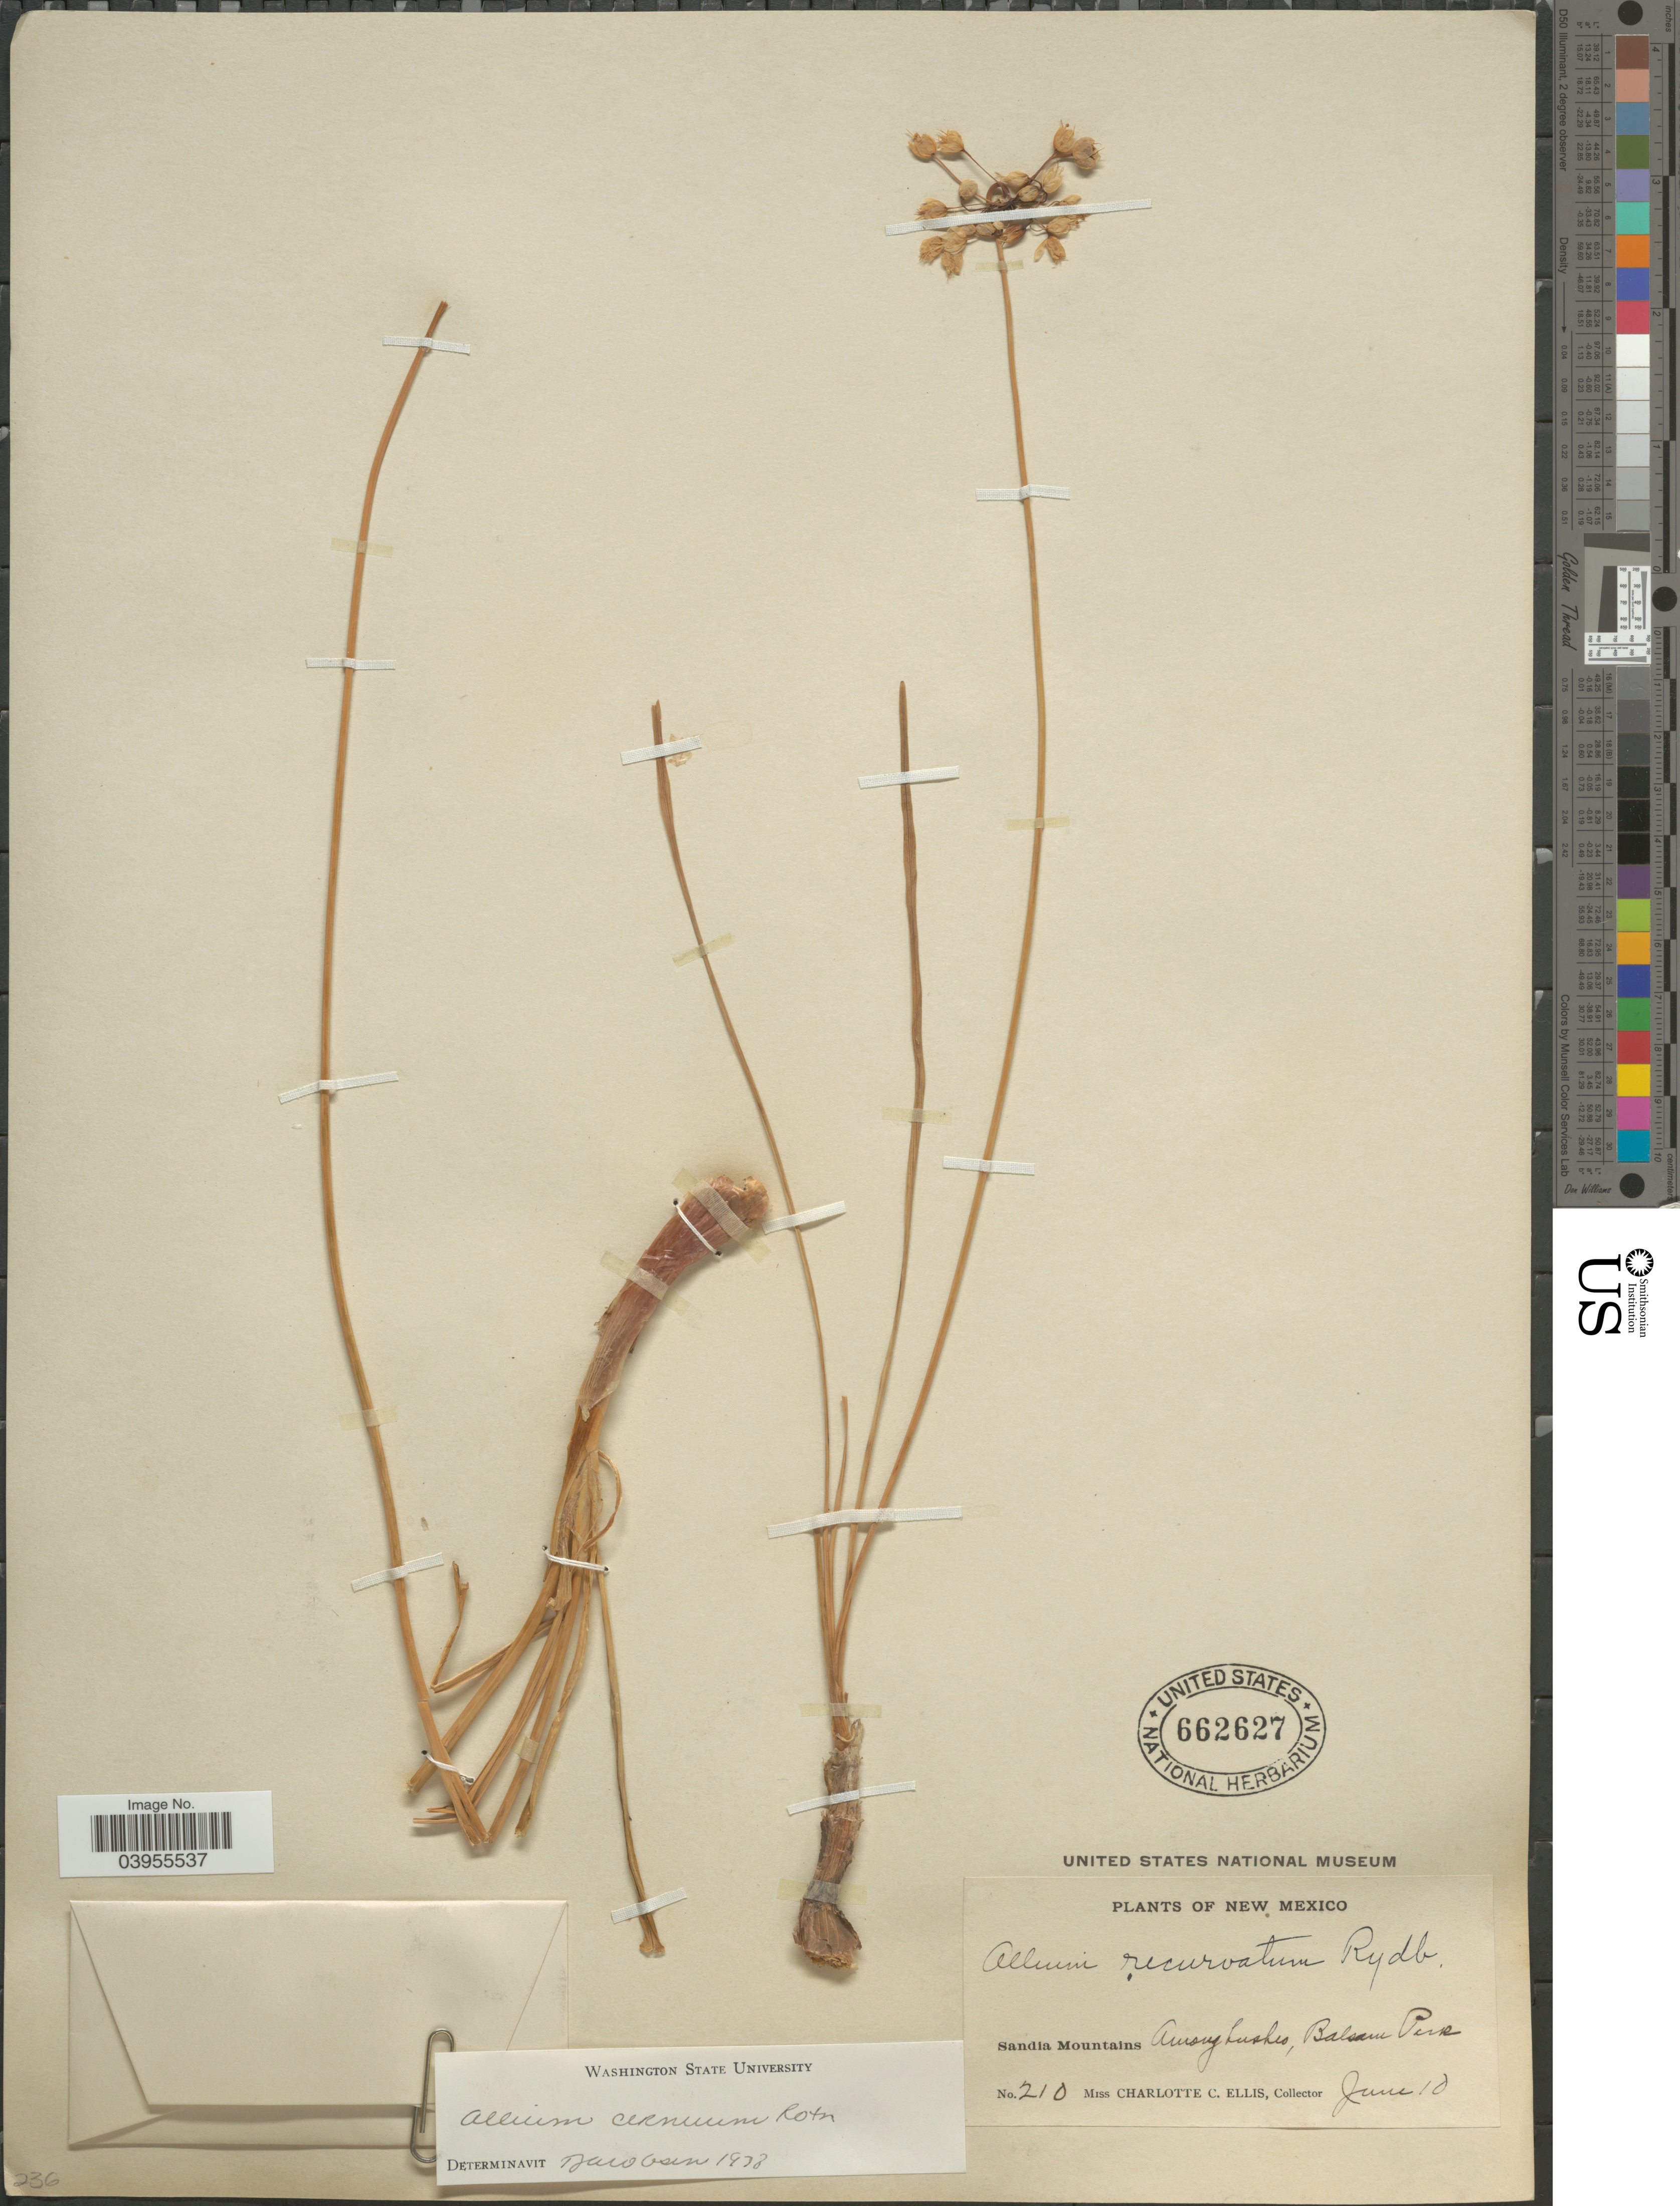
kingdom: Plantae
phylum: Tracheophyta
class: Liliopsida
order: Asparagales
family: Amaryllidaceae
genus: Allium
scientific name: Allium cernuum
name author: Roth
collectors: C. C. Ellis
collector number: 210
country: United States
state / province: New Mexico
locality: Sandia Mountains, Among bushes, Balsam Pine.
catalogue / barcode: US 662627